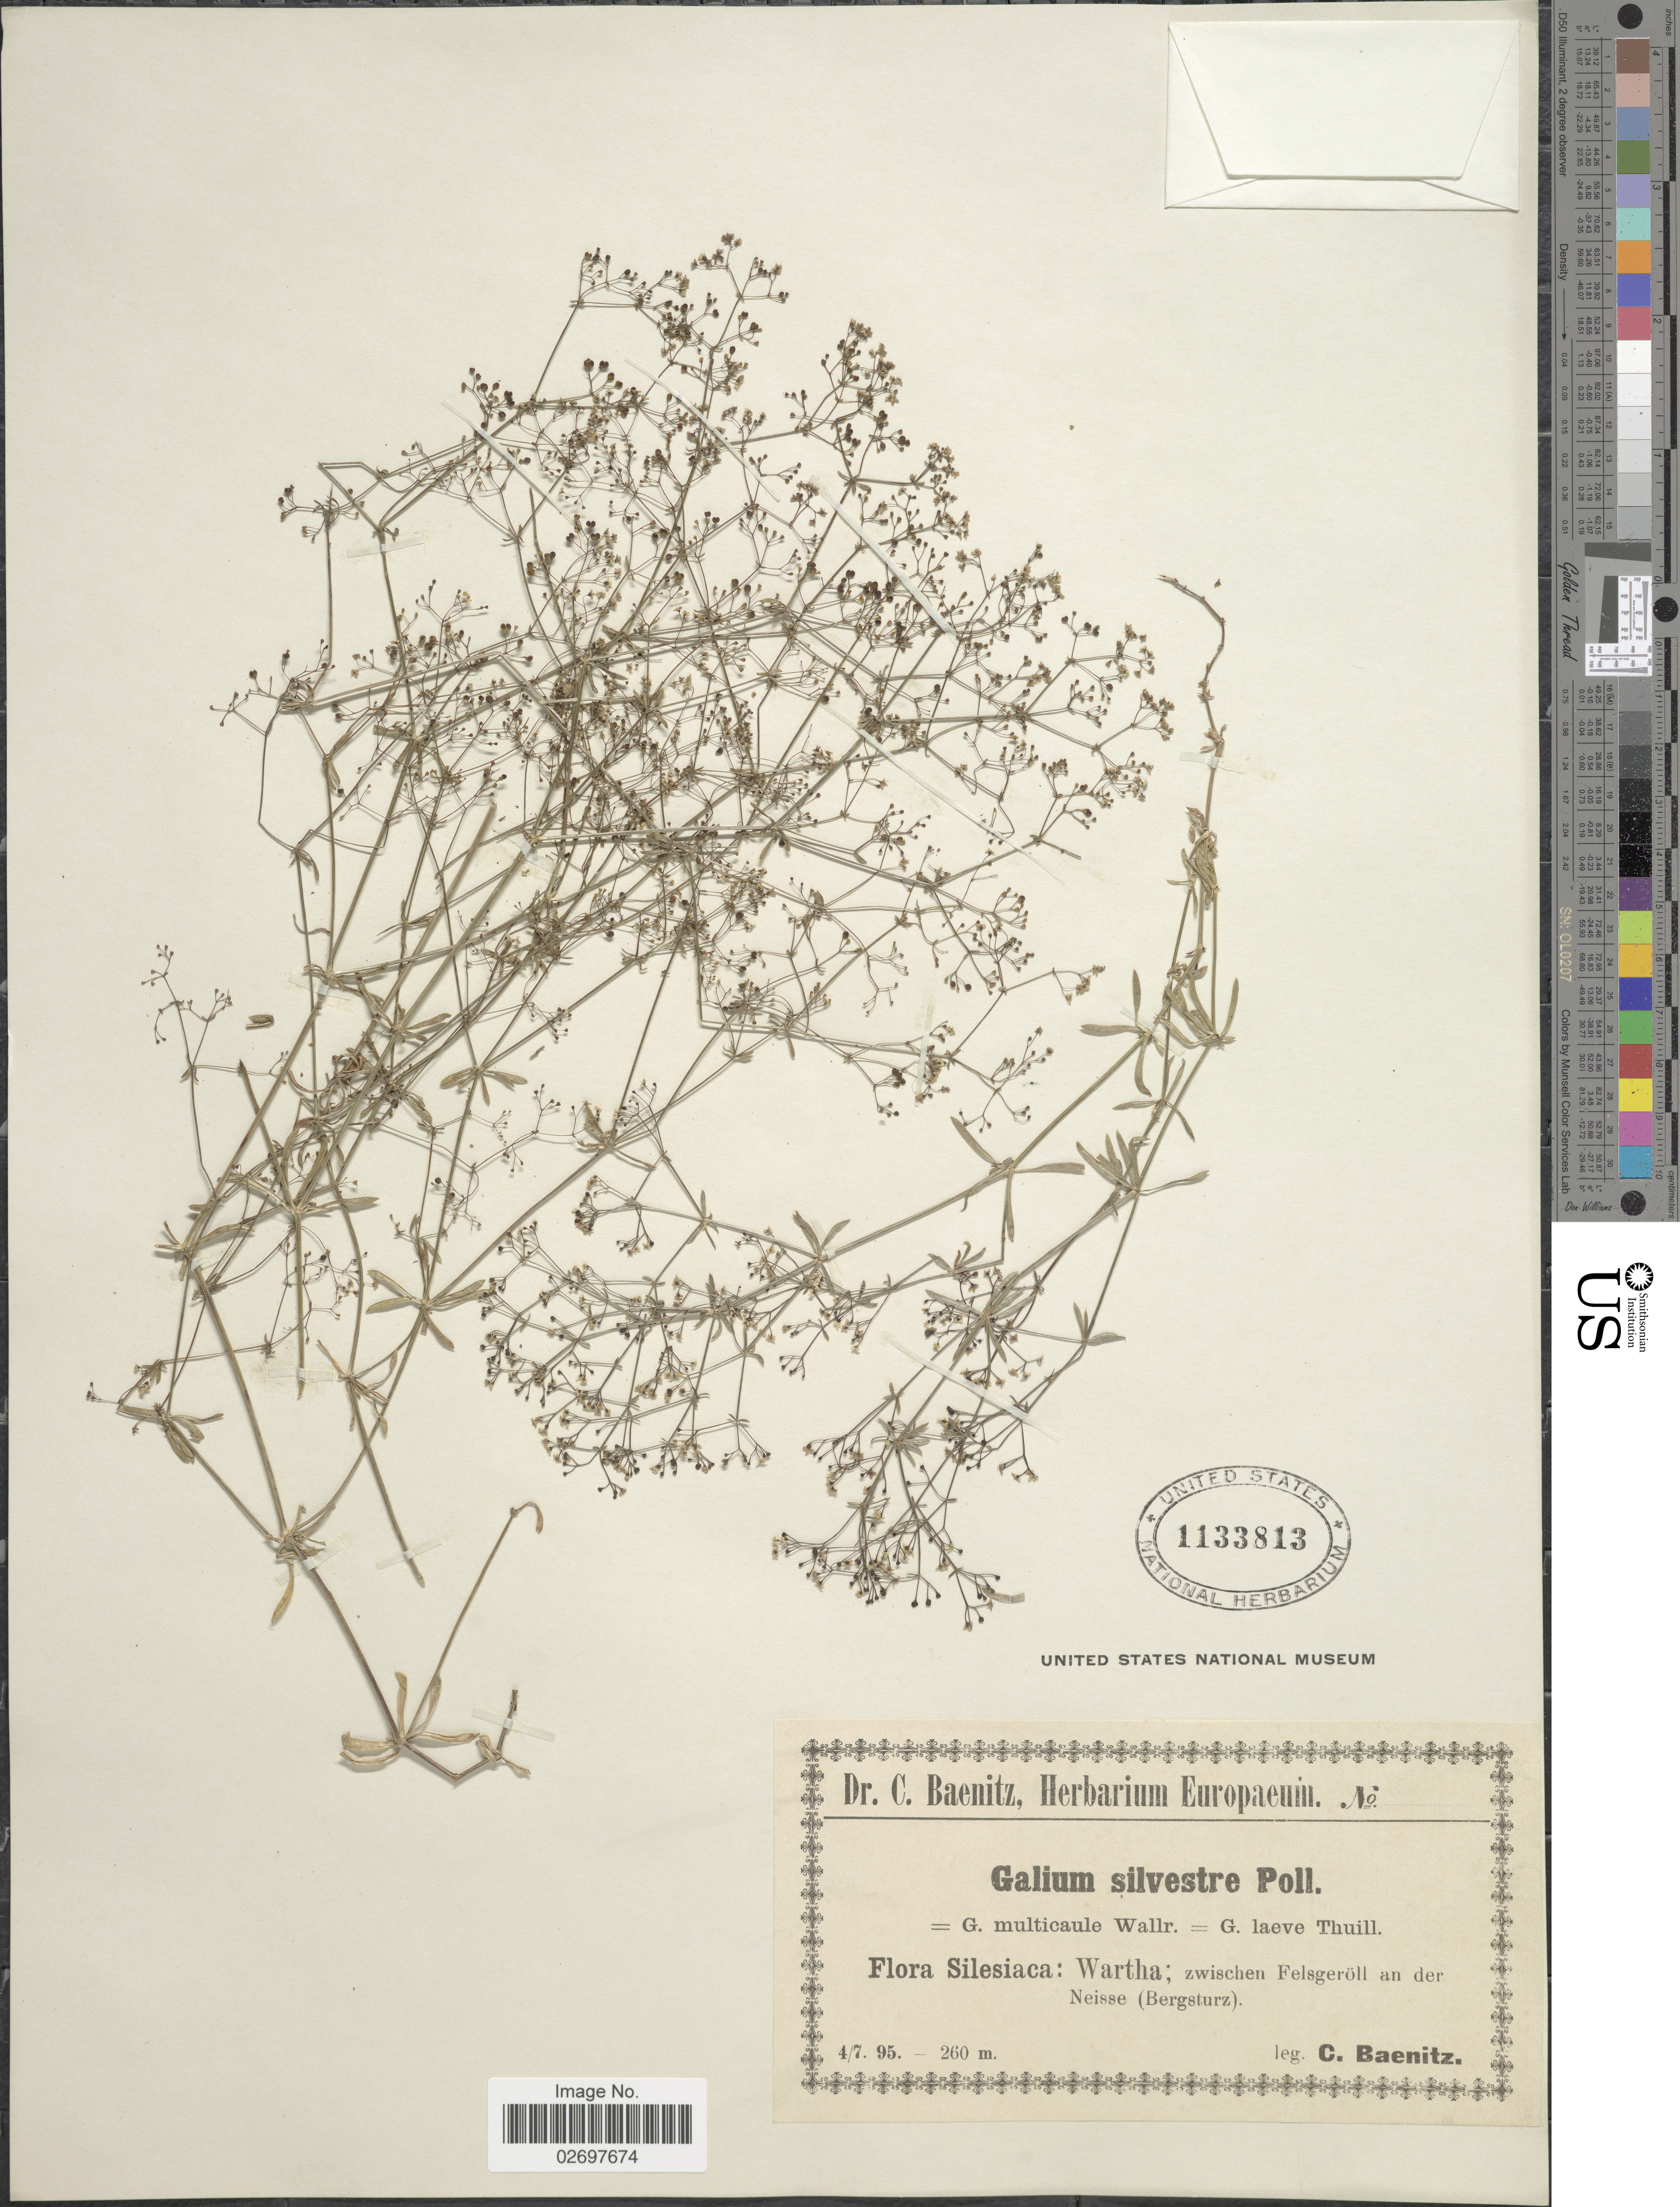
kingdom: Plantae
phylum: Tracheophyta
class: Magnoliopsida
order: Gentianales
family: Rubiaceae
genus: Galium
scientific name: Galium sylvestre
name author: Scop.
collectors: C. G. Baenitz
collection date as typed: Transcribed d/m/y: 4/7/95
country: Germany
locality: Silesiaca: Wartha; zwischen Felsgeroll an der Neisse (Bergsturz)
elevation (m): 260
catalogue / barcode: US 1133813